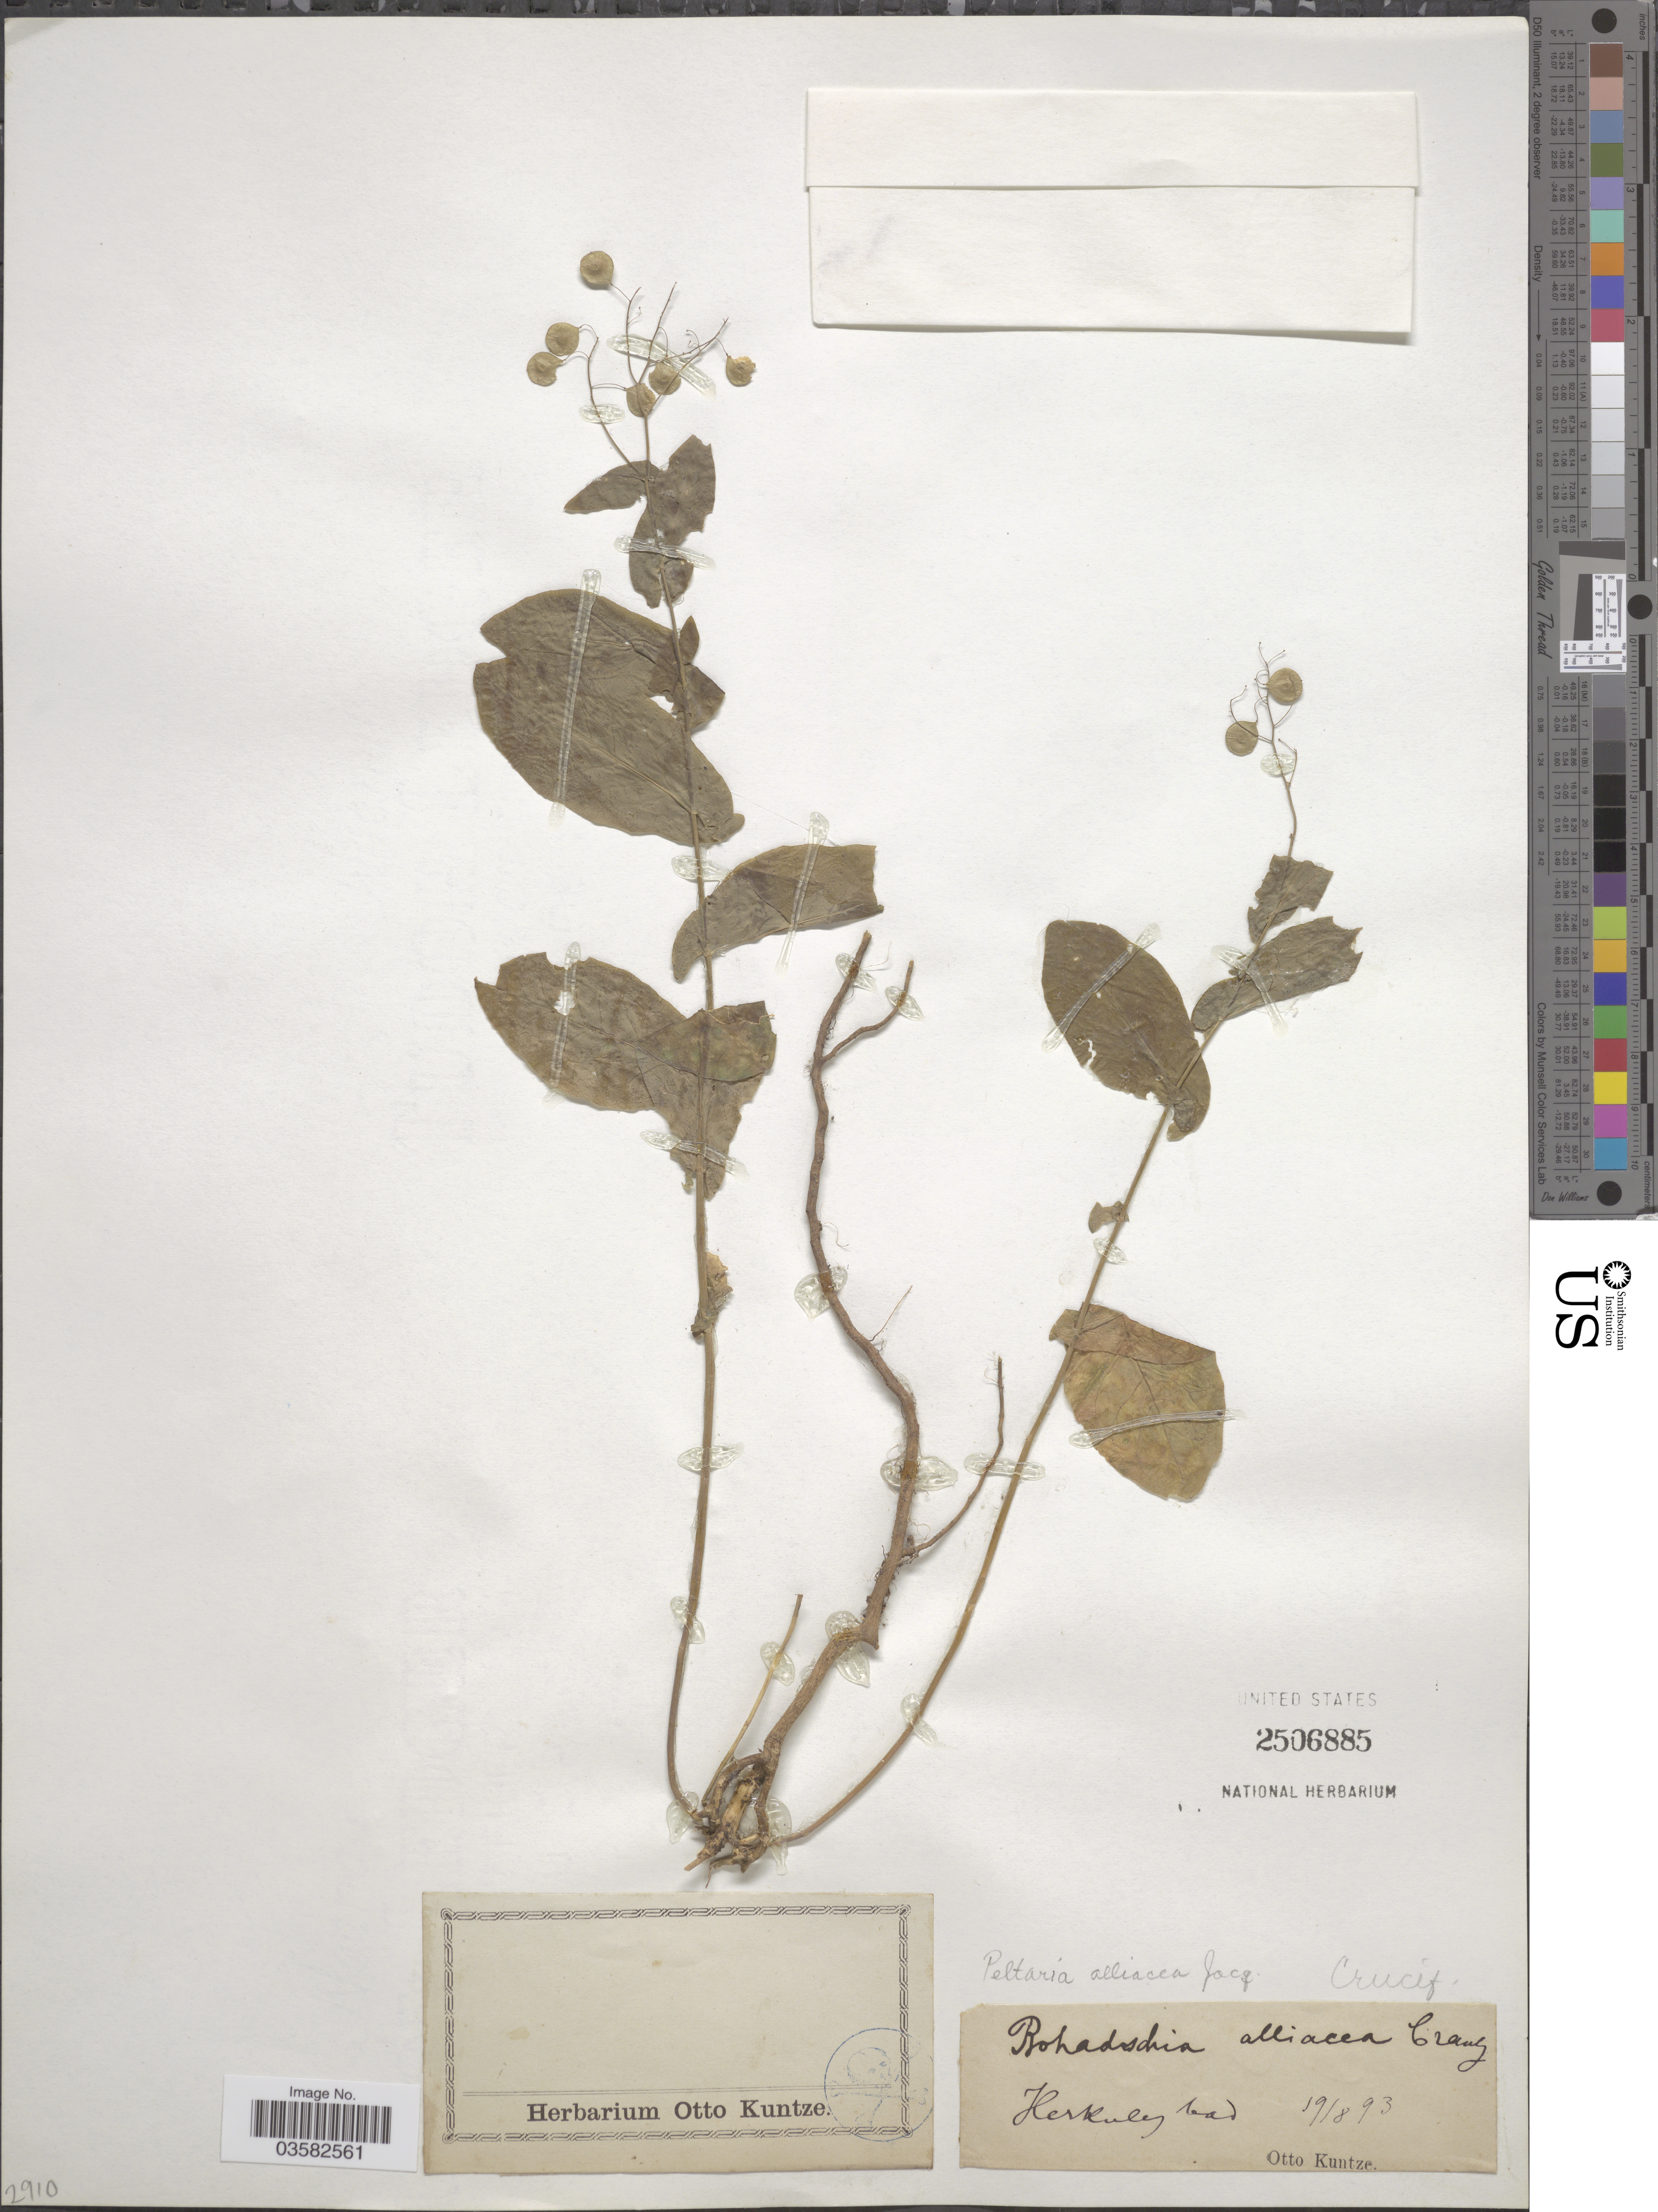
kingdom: Plantae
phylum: Tracheophyta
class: Magnoliopsida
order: Brassicales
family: Brassicaceae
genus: Peltaria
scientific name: Peltaria alliacea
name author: Jacq.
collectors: C.E.O. Kuntze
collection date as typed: Transcribed d/m/y: 19/8/93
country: Romania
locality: Herkules bad.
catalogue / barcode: US 2506885